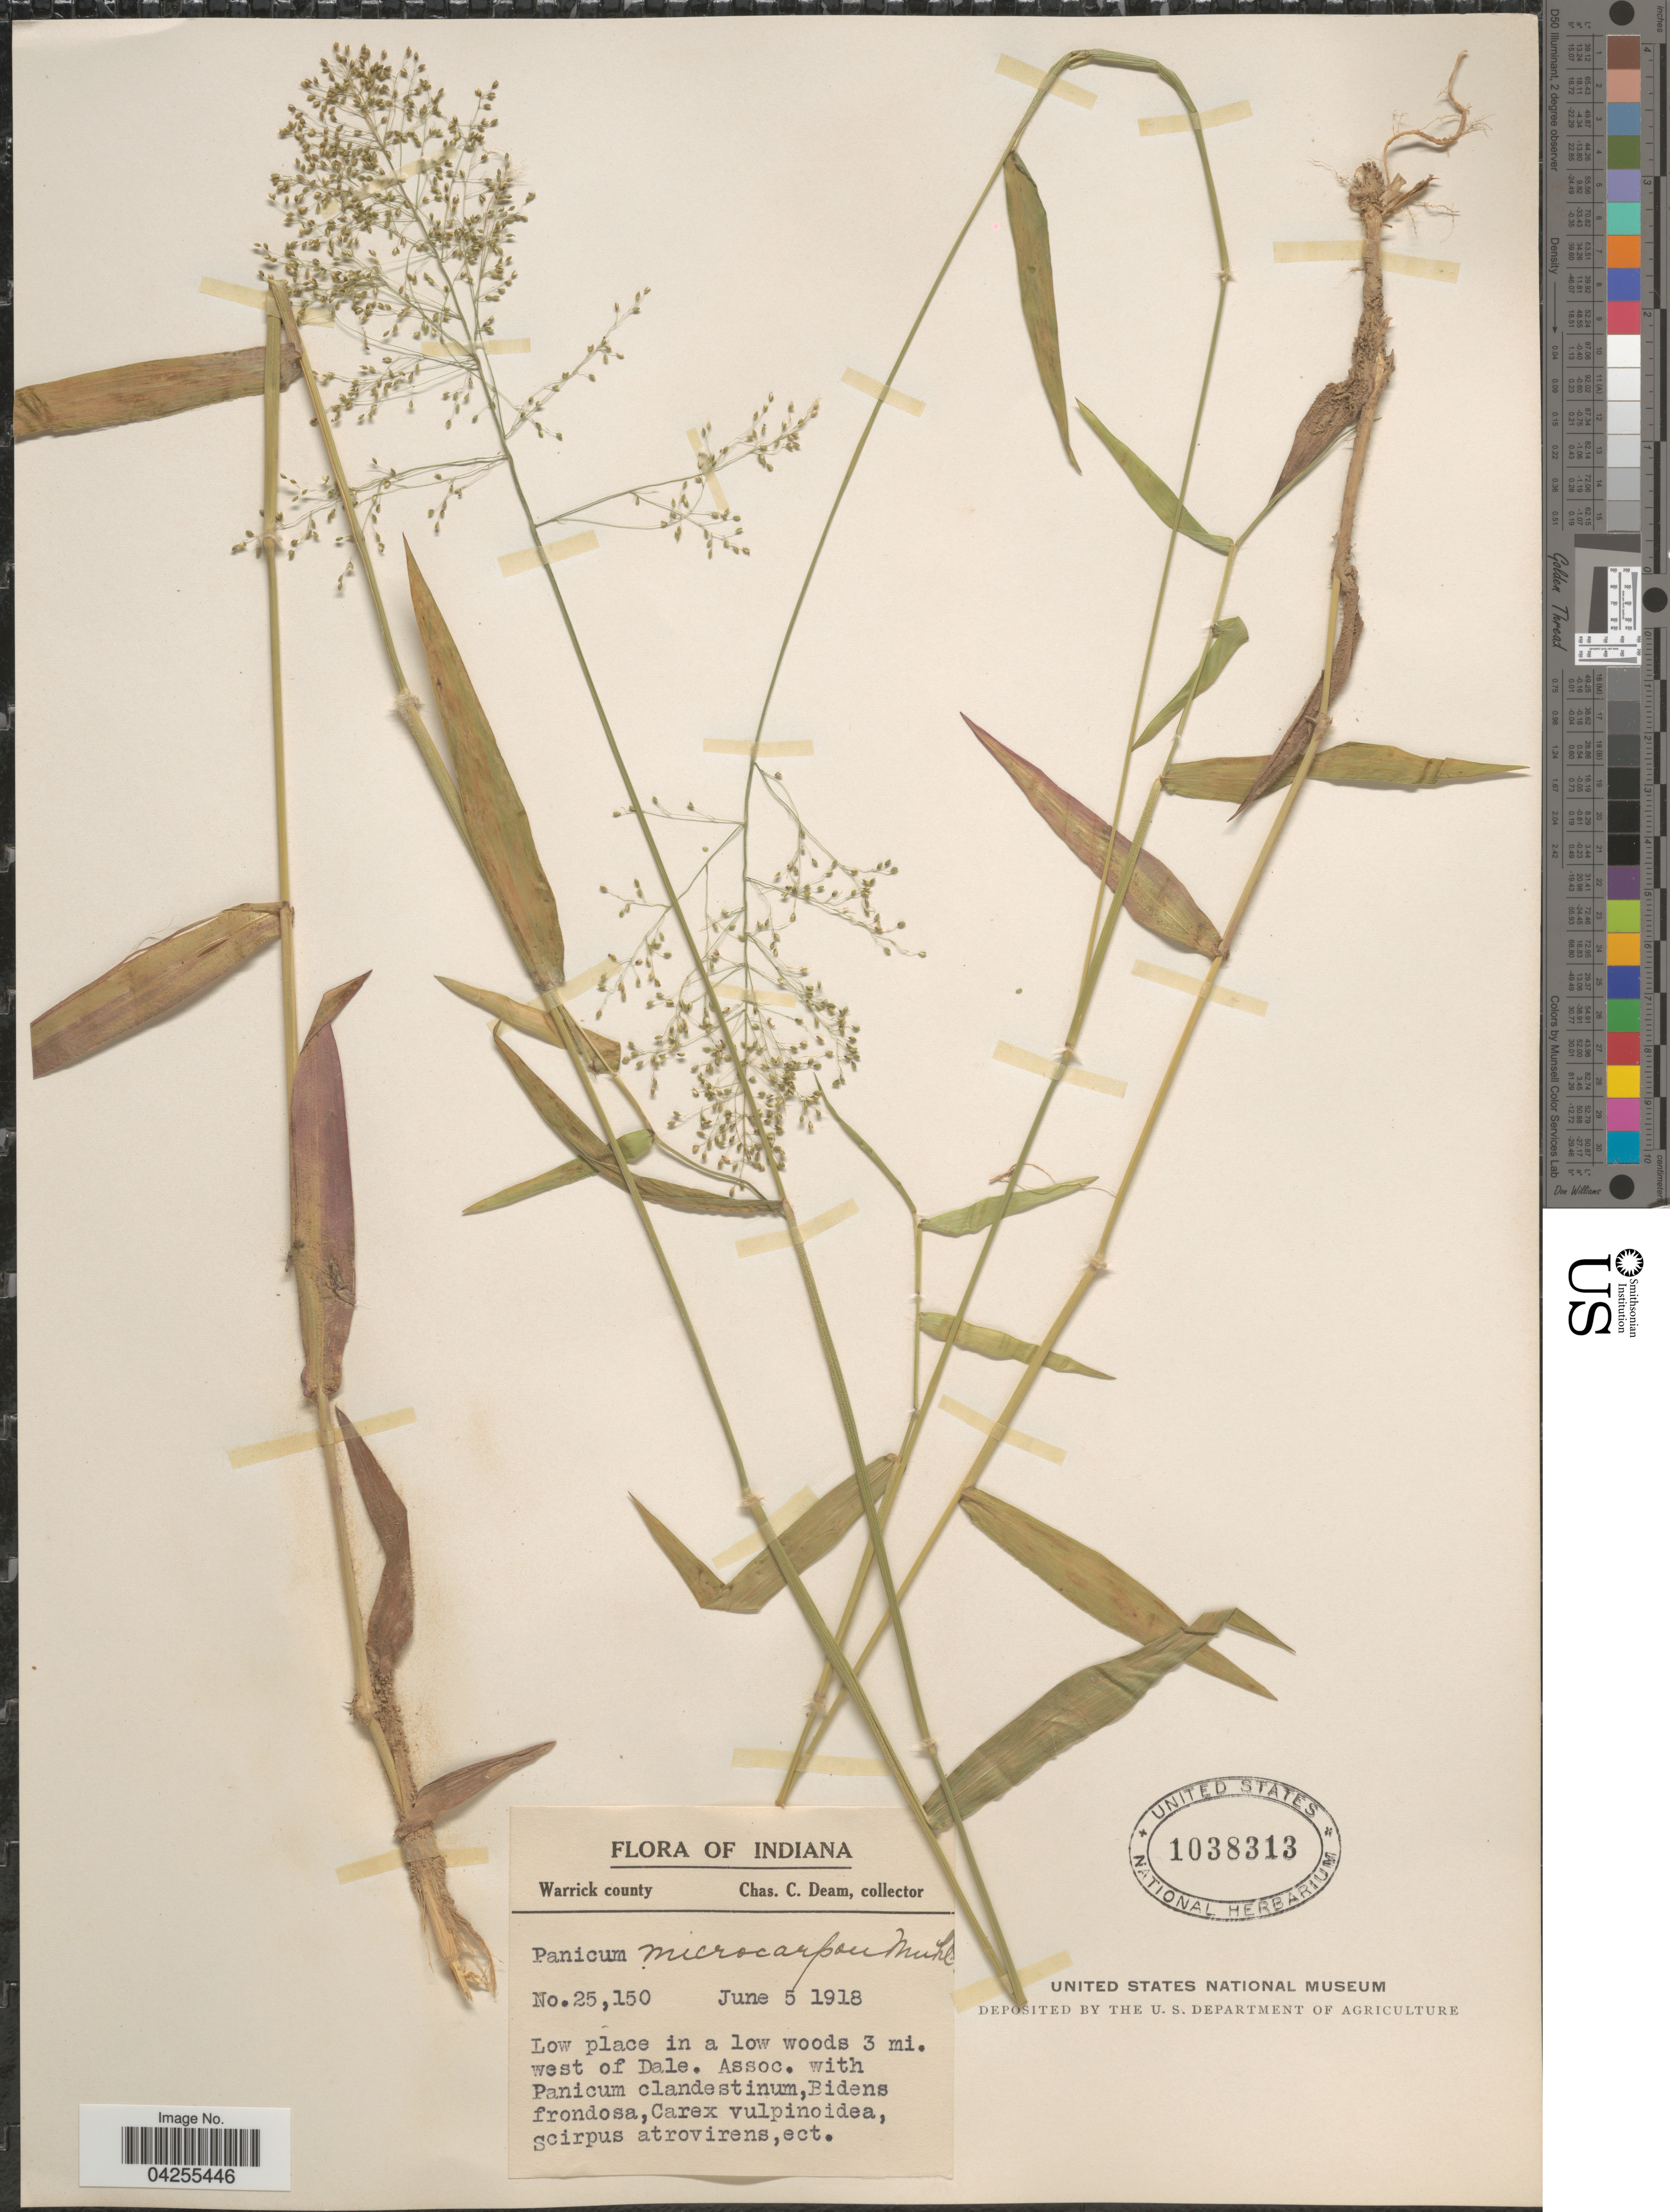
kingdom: Plantae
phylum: Tracheophyta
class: Liliopsida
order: Poales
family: Poaceae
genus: Dichanthelium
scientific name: Dichanthelium dichotomum var. dichotomum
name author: (L.) Gould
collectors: C. C. Deam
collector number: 25150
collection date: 1918-06-05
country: United States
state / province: Indiana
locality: Warrick county. Low place in a low woods 3 mi. west of Dale.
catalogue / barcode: US 1038313